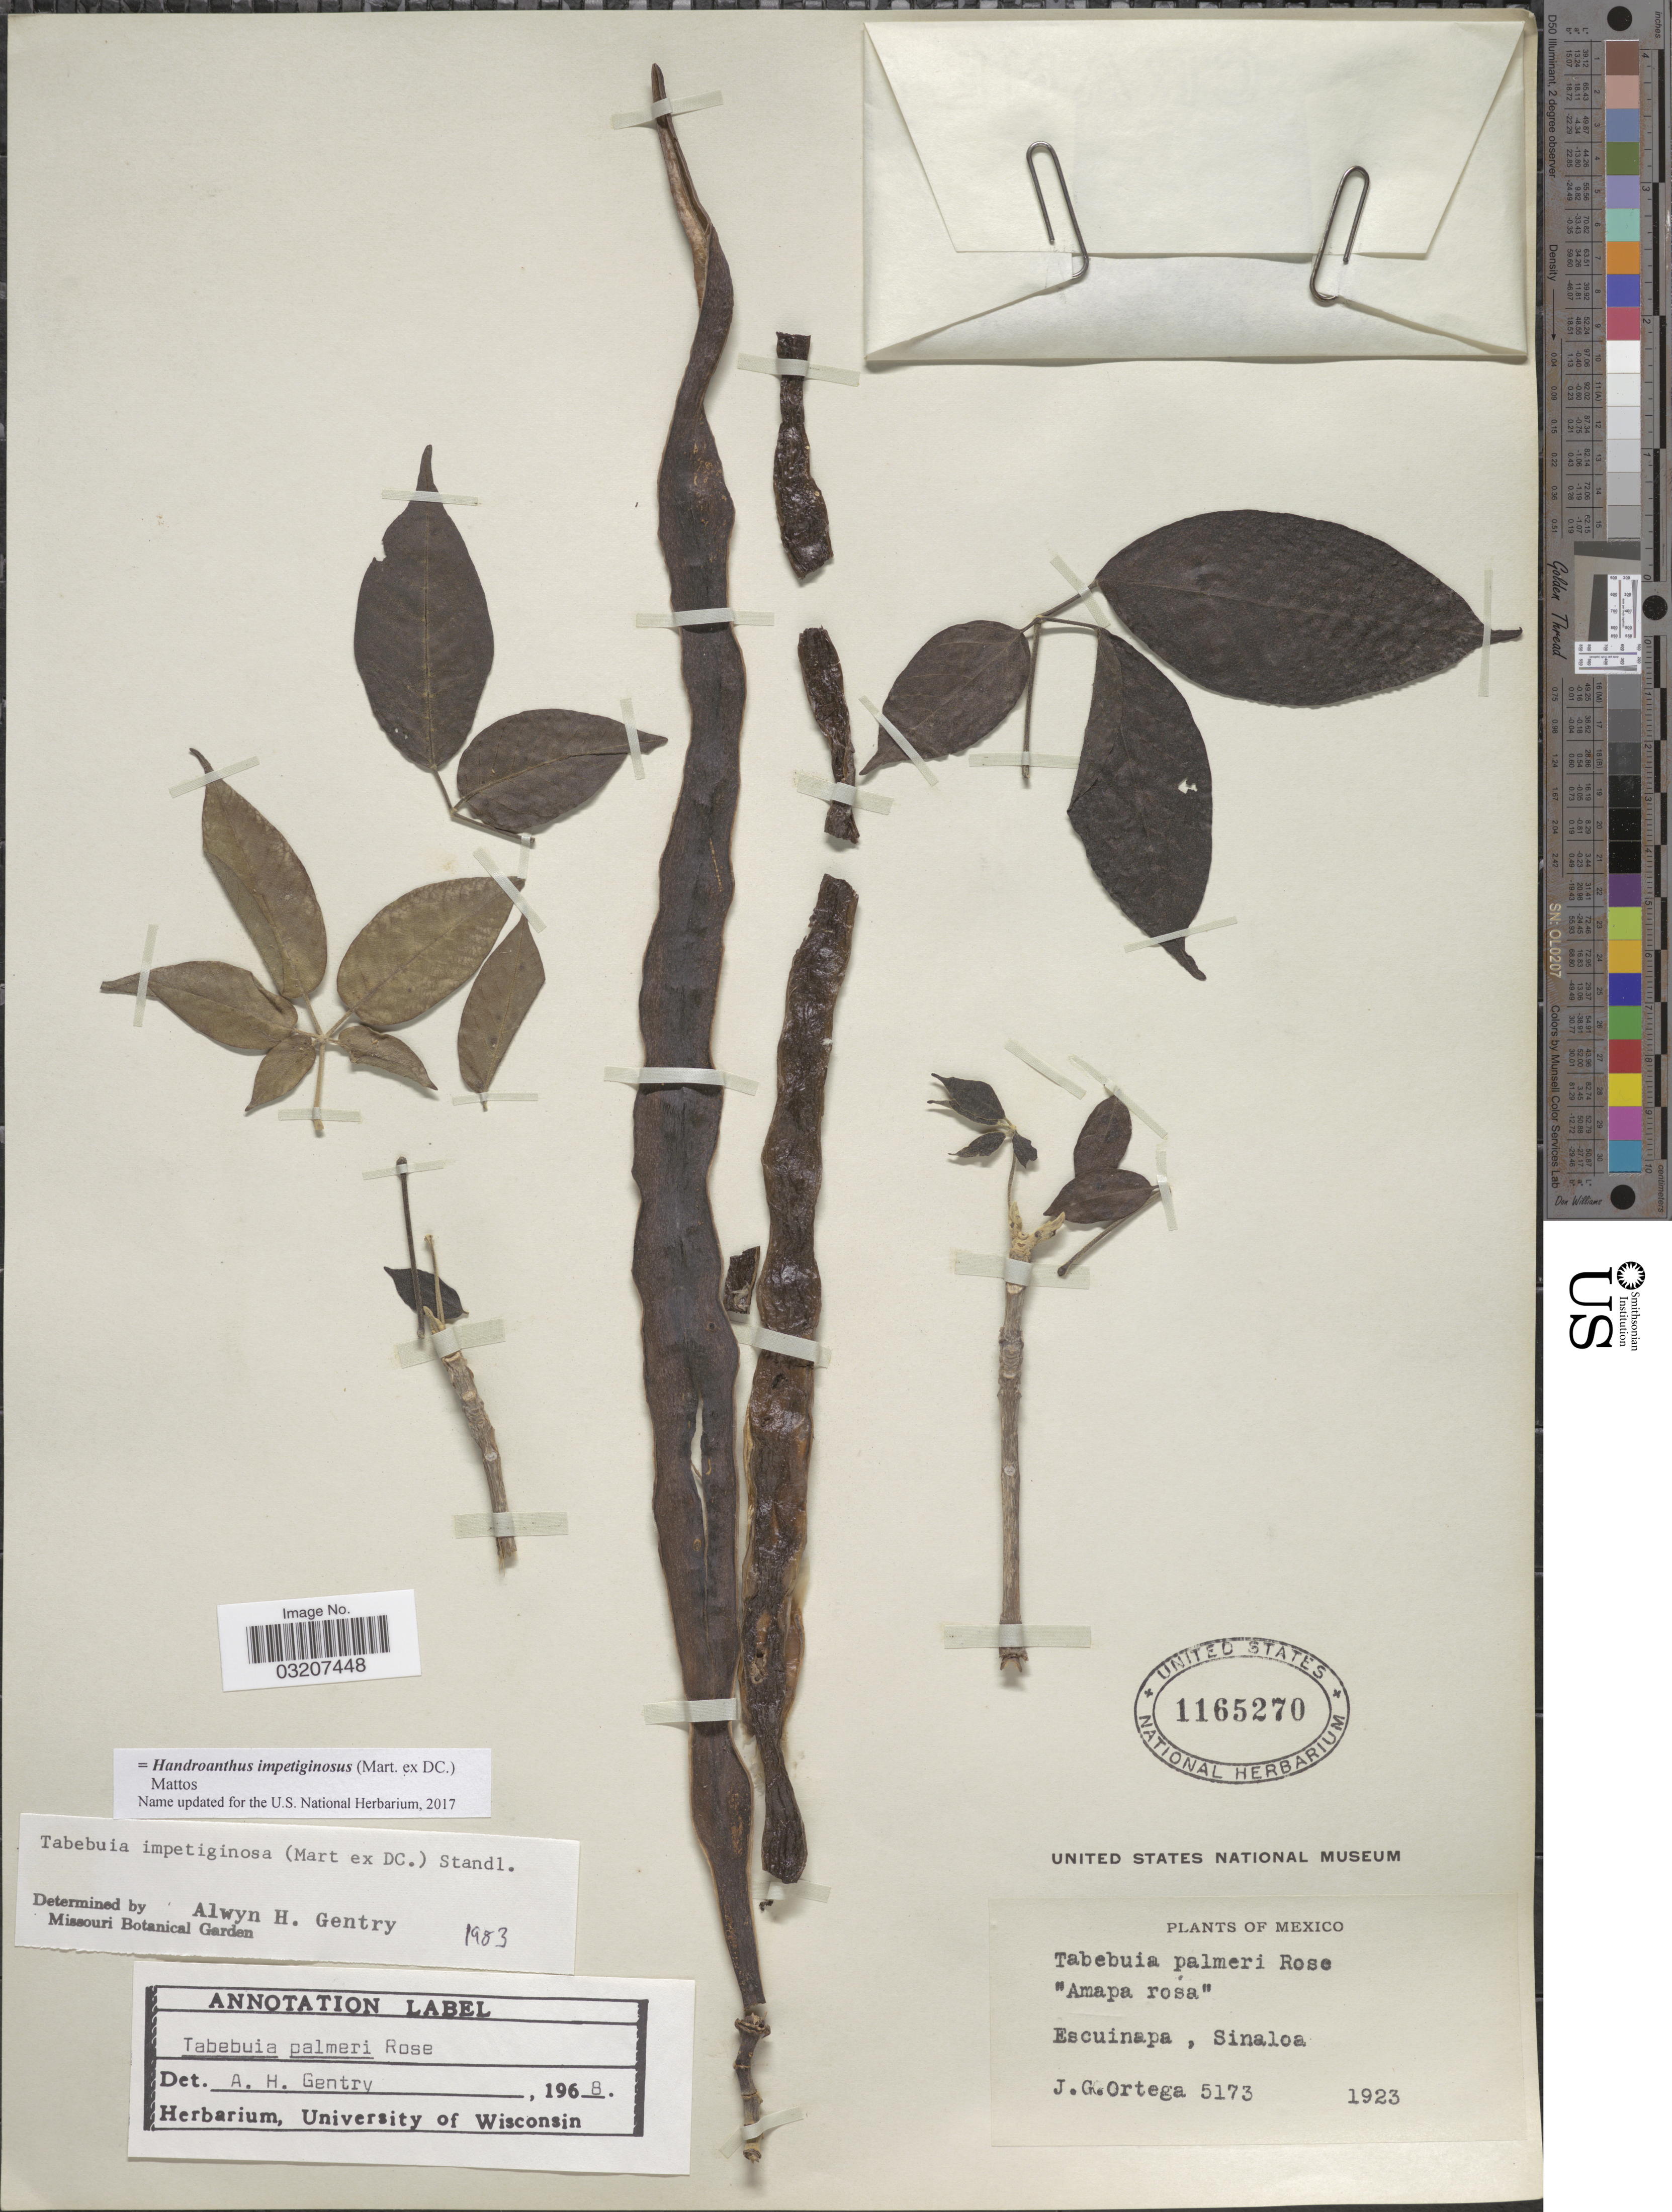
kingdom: Plantae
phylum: Tracheophyta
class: Magnoliopsida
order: Lamiales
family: Bignoniaceae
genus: Handroanthus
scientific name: Handroanthus impetiginosus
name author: (Mart. ex DC.) Mattos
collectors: J. Ortega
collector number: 5137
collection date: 1923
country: Mexico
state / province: Sinaloa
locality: Escuinapa.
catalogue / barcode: US 1165270